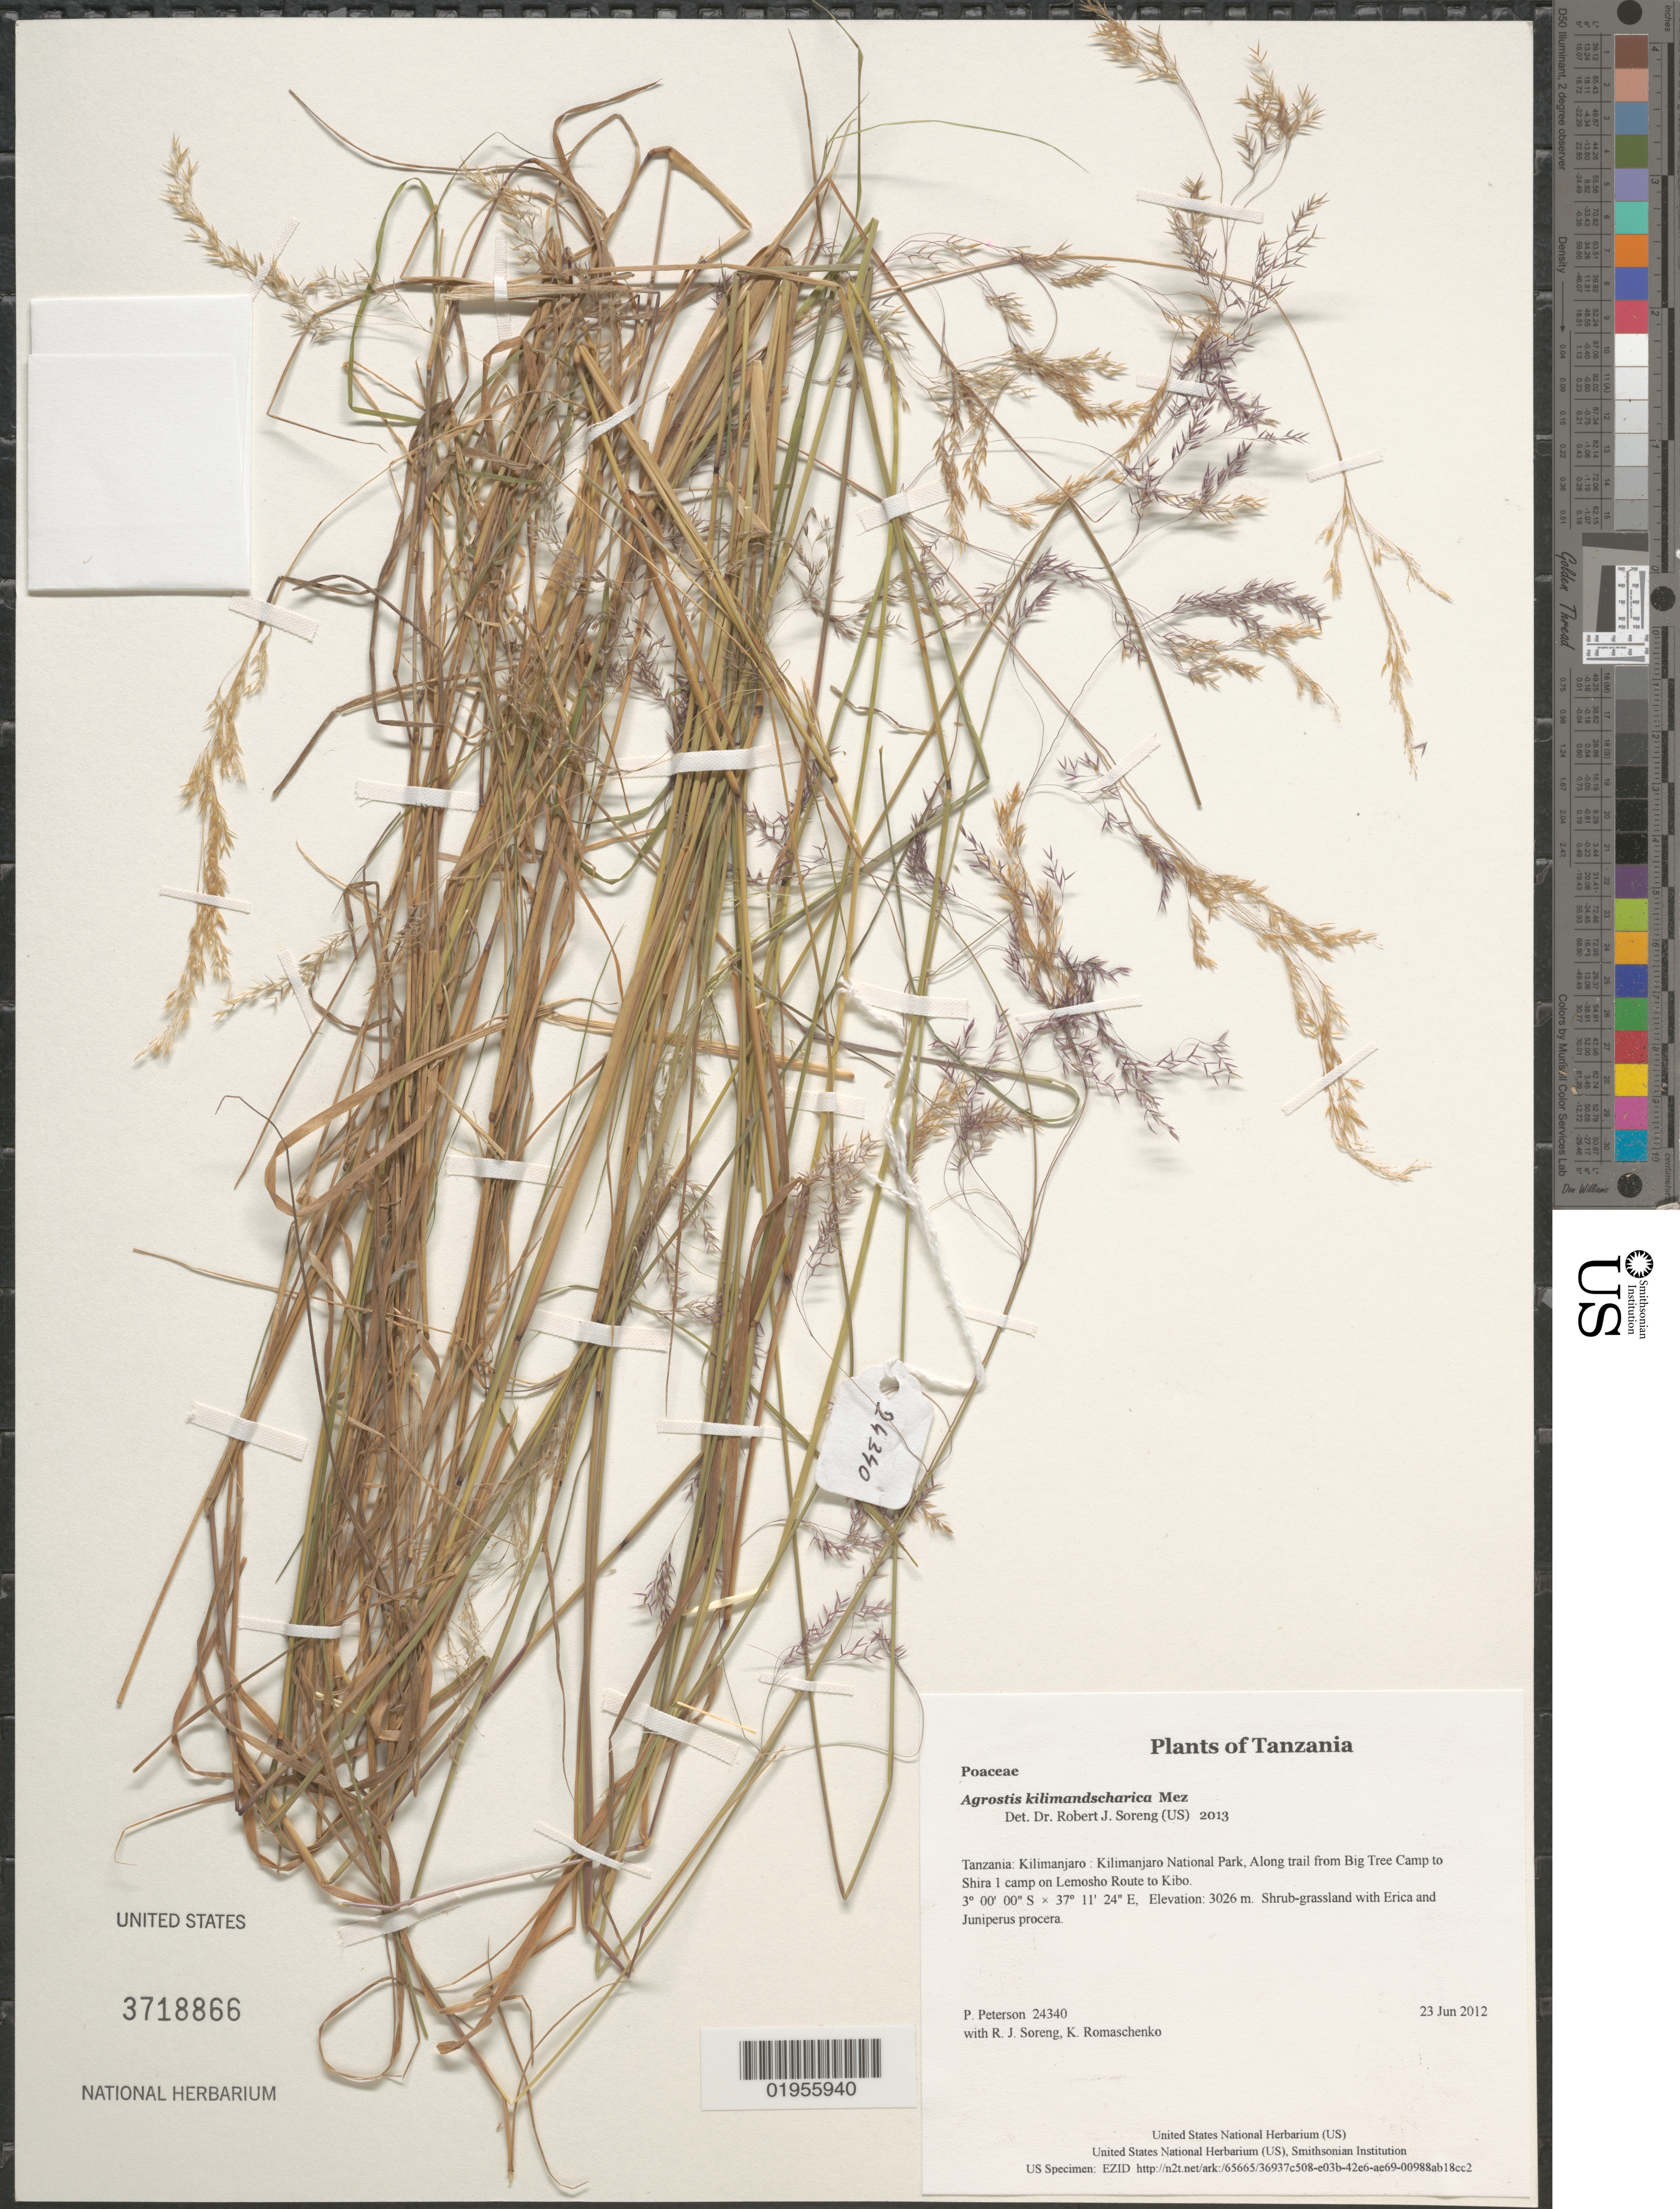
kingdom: Plantae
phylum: Tracheophyta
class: Liliopsida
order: Poales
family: Poaceae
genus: Agrostis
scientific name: Agrostis kilimandscharica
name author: Mez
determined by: Soreng, Robert J., Research Associate (BOT), Smithsonian Institution - National Museum of Natural History (UNITED STATES)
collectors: P. M. Peterson, R. J. Soreng & K. Romaschenko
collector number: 24340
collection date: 2012-06-23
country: Tanzania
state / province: Kilimanjaro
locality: Kilimanjaro National Park, Along trail from Big Tree Camp to Shira 1 camp on Lemosho Route to Kibo.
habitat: Shrub-grassland with Erica and Juniperus procera.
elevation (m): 3026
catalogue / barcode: US 3718866